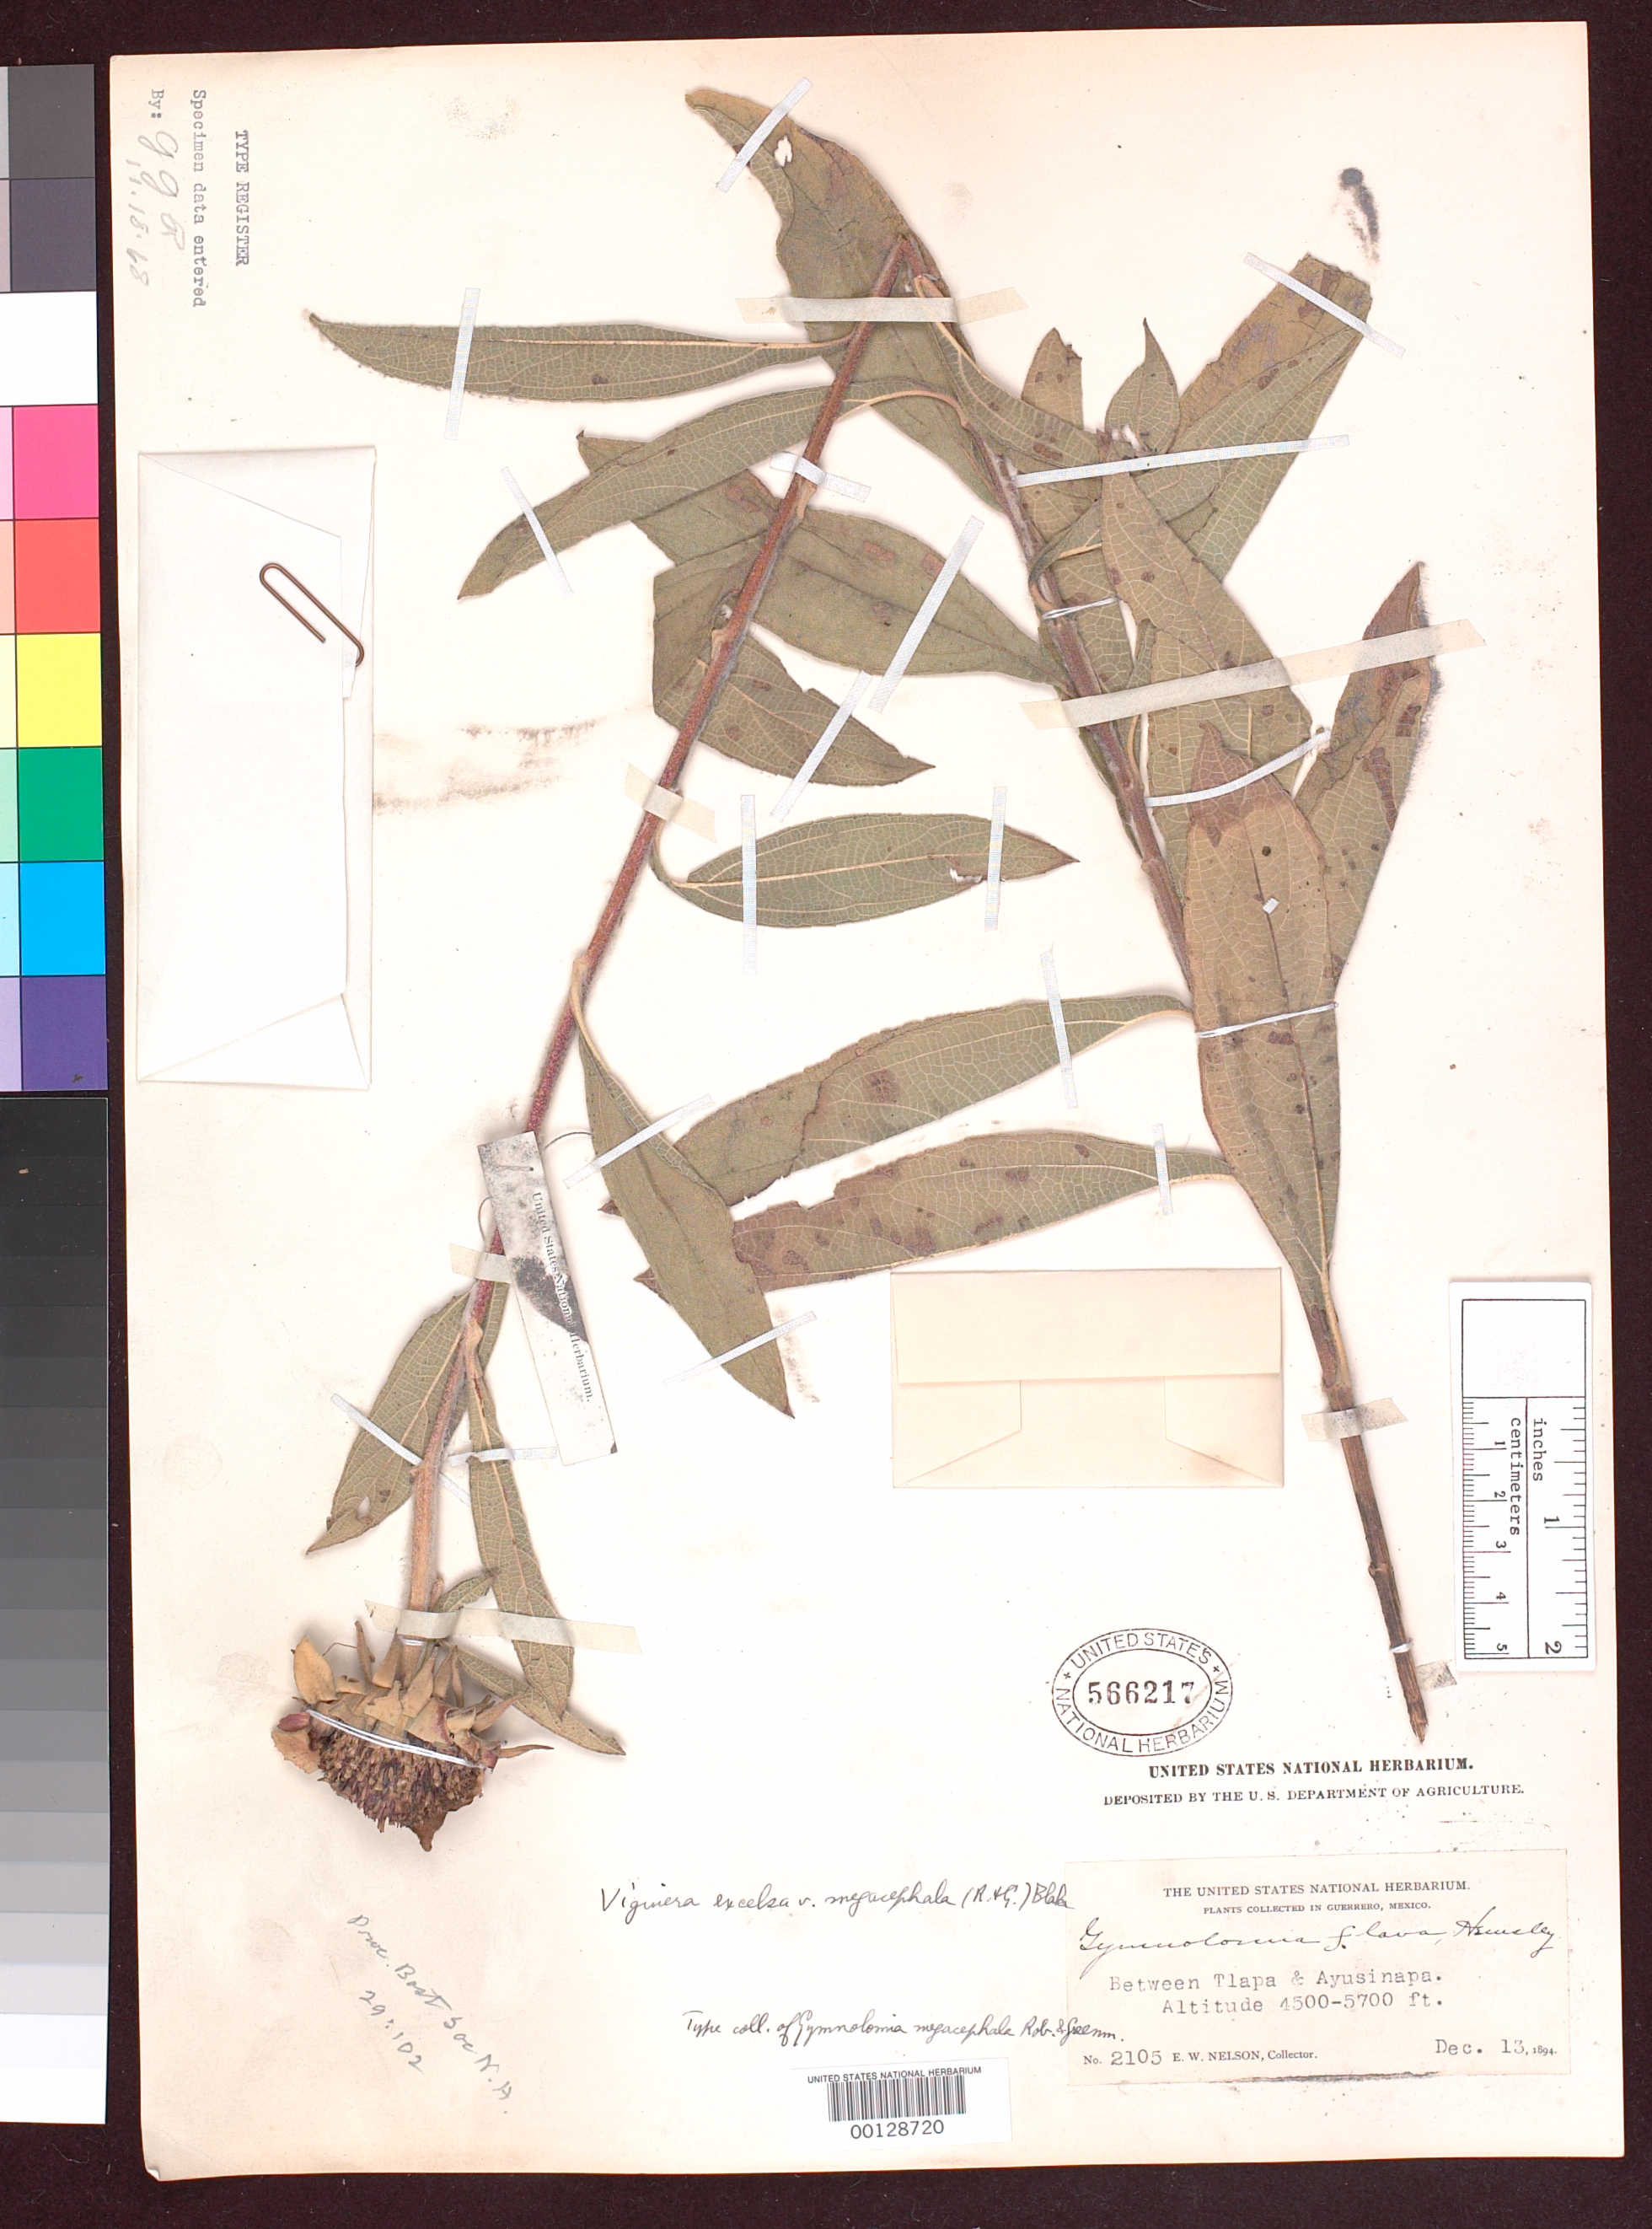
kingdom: Plantae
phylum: Tracheophyta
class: Magnoliopsida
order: Asterales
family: Asteraceae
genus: Gymnolomia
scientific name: Gymnolomia megacephala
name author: B.L. Rob. & Greenm.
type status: Isotype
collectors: E. W. Nelson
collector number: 2105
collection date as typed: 13 Dec 1894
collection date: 1894-12-13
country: Mexico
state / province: Guerrero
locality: Between Tlapa and Ayusinapa.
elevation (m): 1380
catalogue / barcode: US 566217